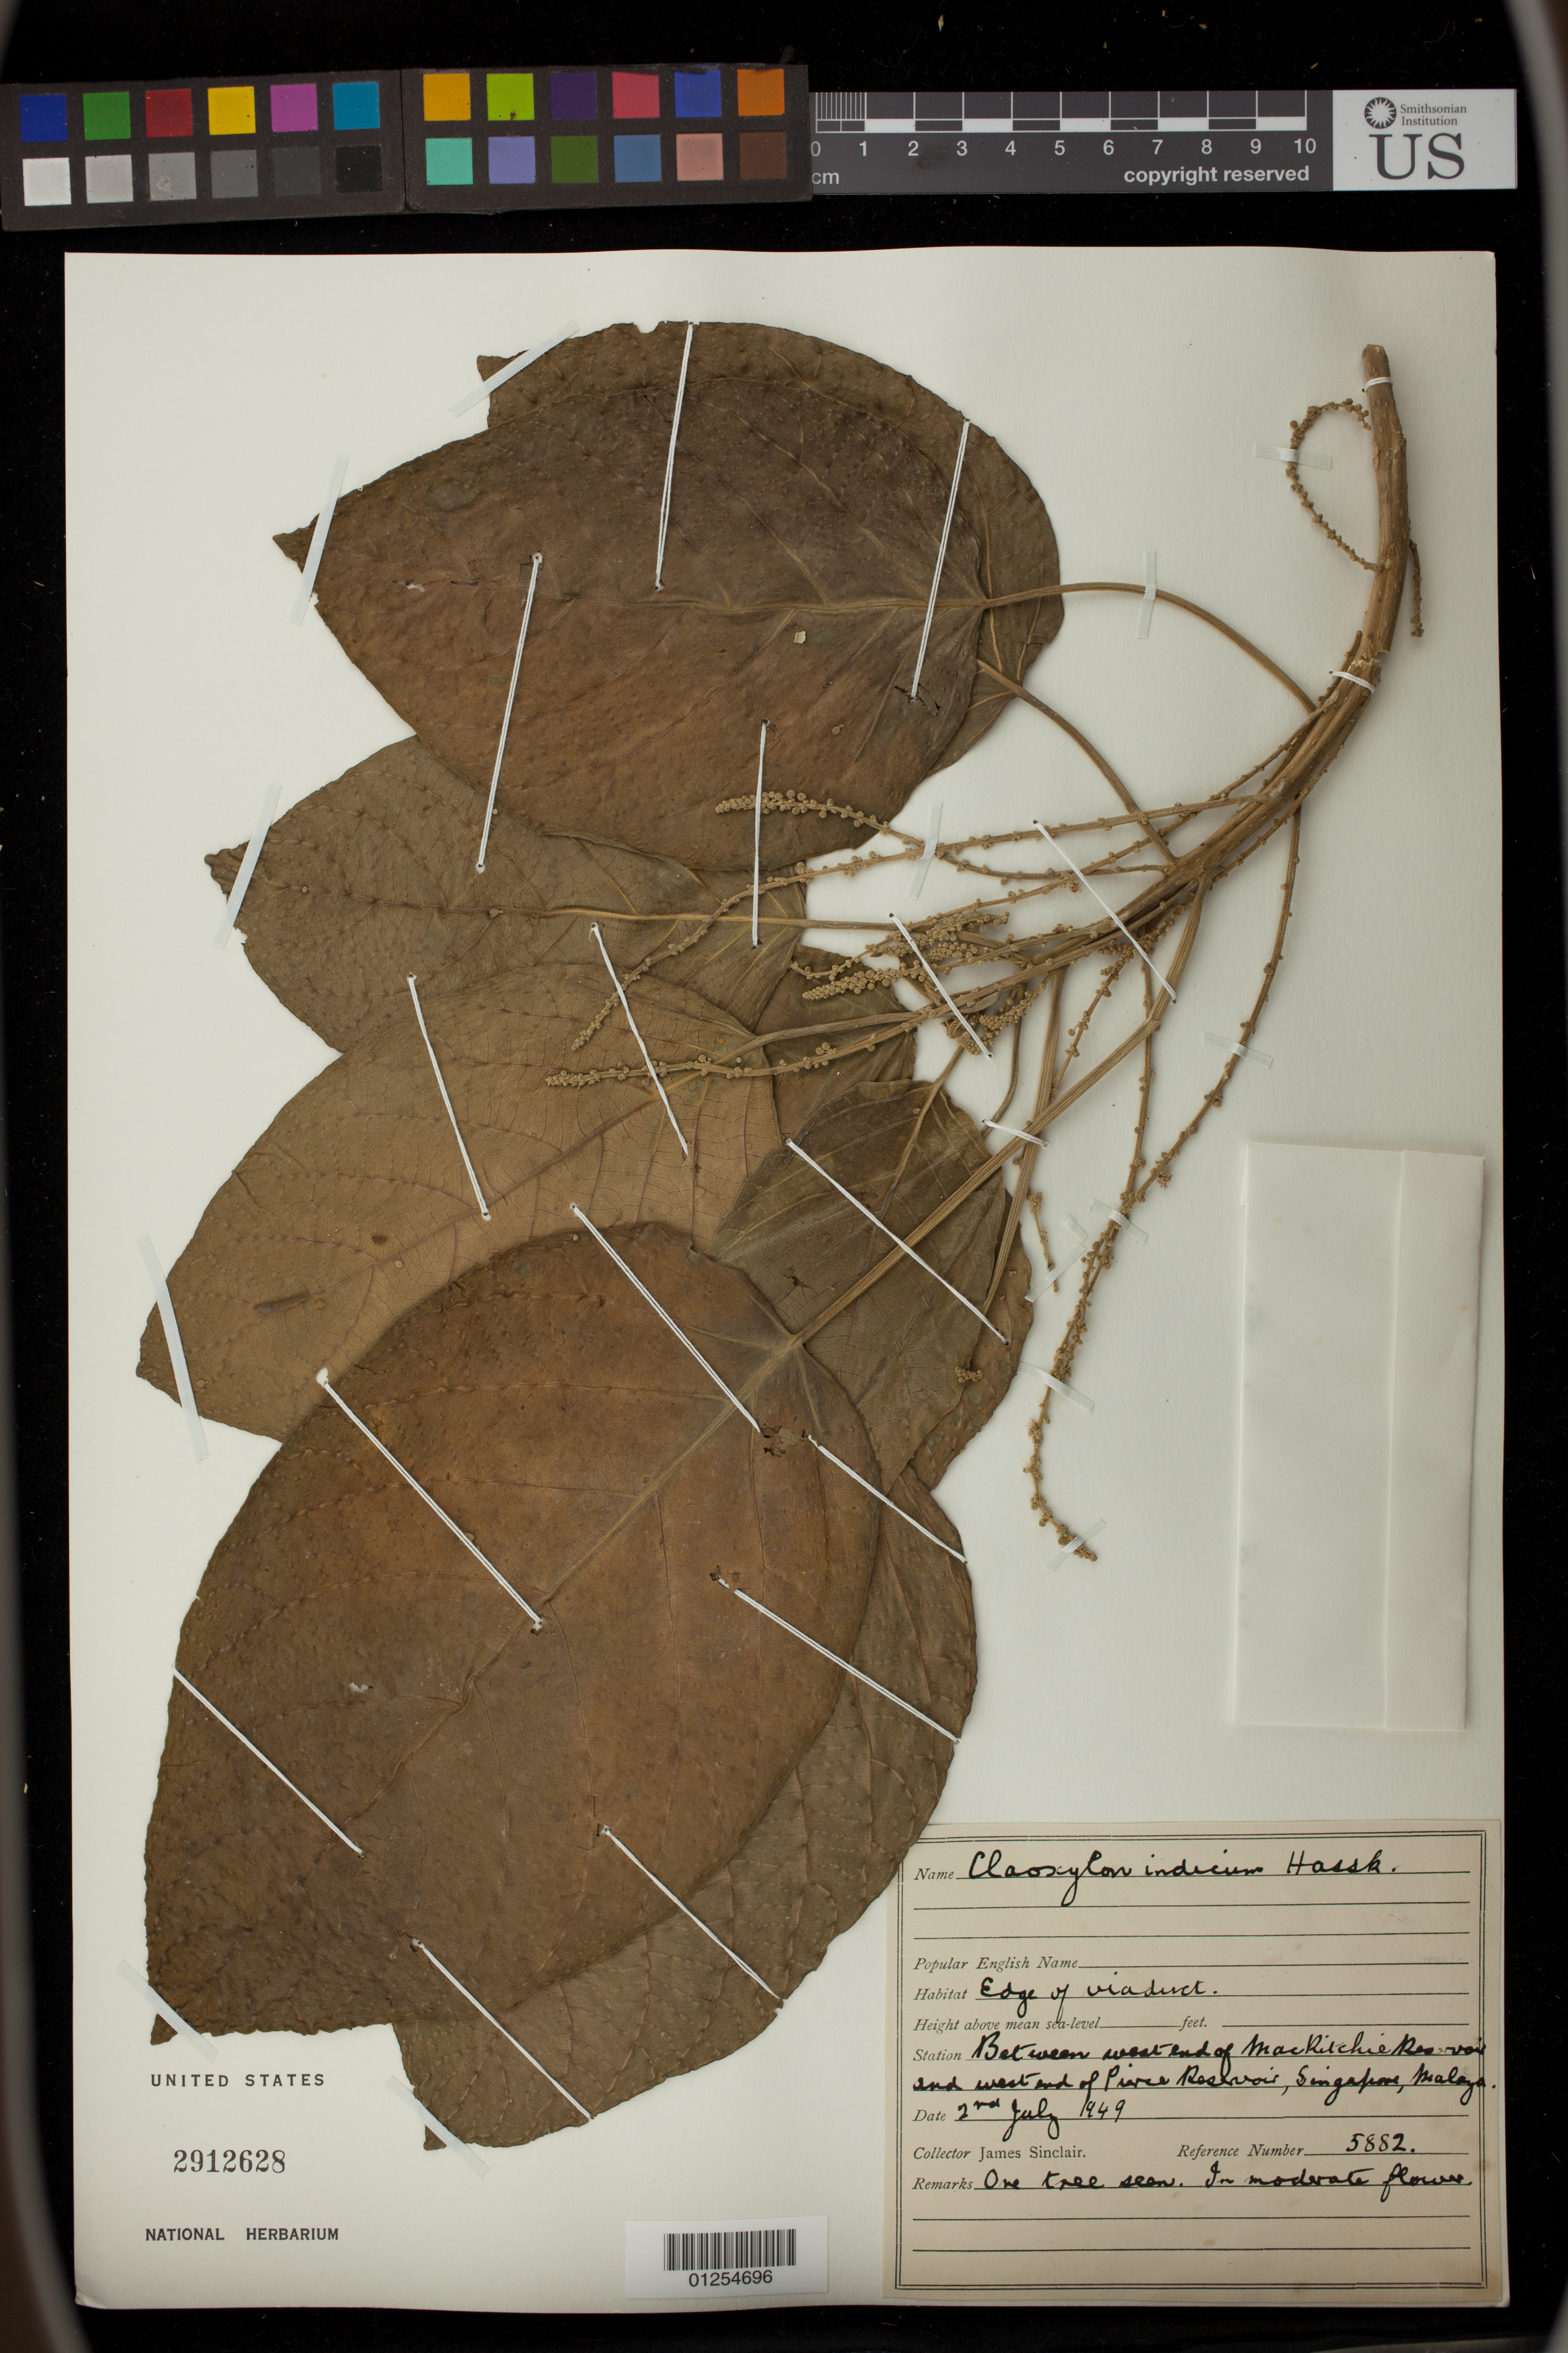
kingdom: Plantae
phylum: Tracheophyta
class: Magnoliopsida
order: Malpighiales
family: Euphorbiaceae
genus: Claoxylon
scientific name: Claoxylon indicum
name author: (Reinw. ex Blume) Hassk.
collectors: J. Sinclair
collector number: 5882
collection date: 1949-07-02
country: Singapore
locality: Edge of viaduct.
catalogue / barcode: US 2912628